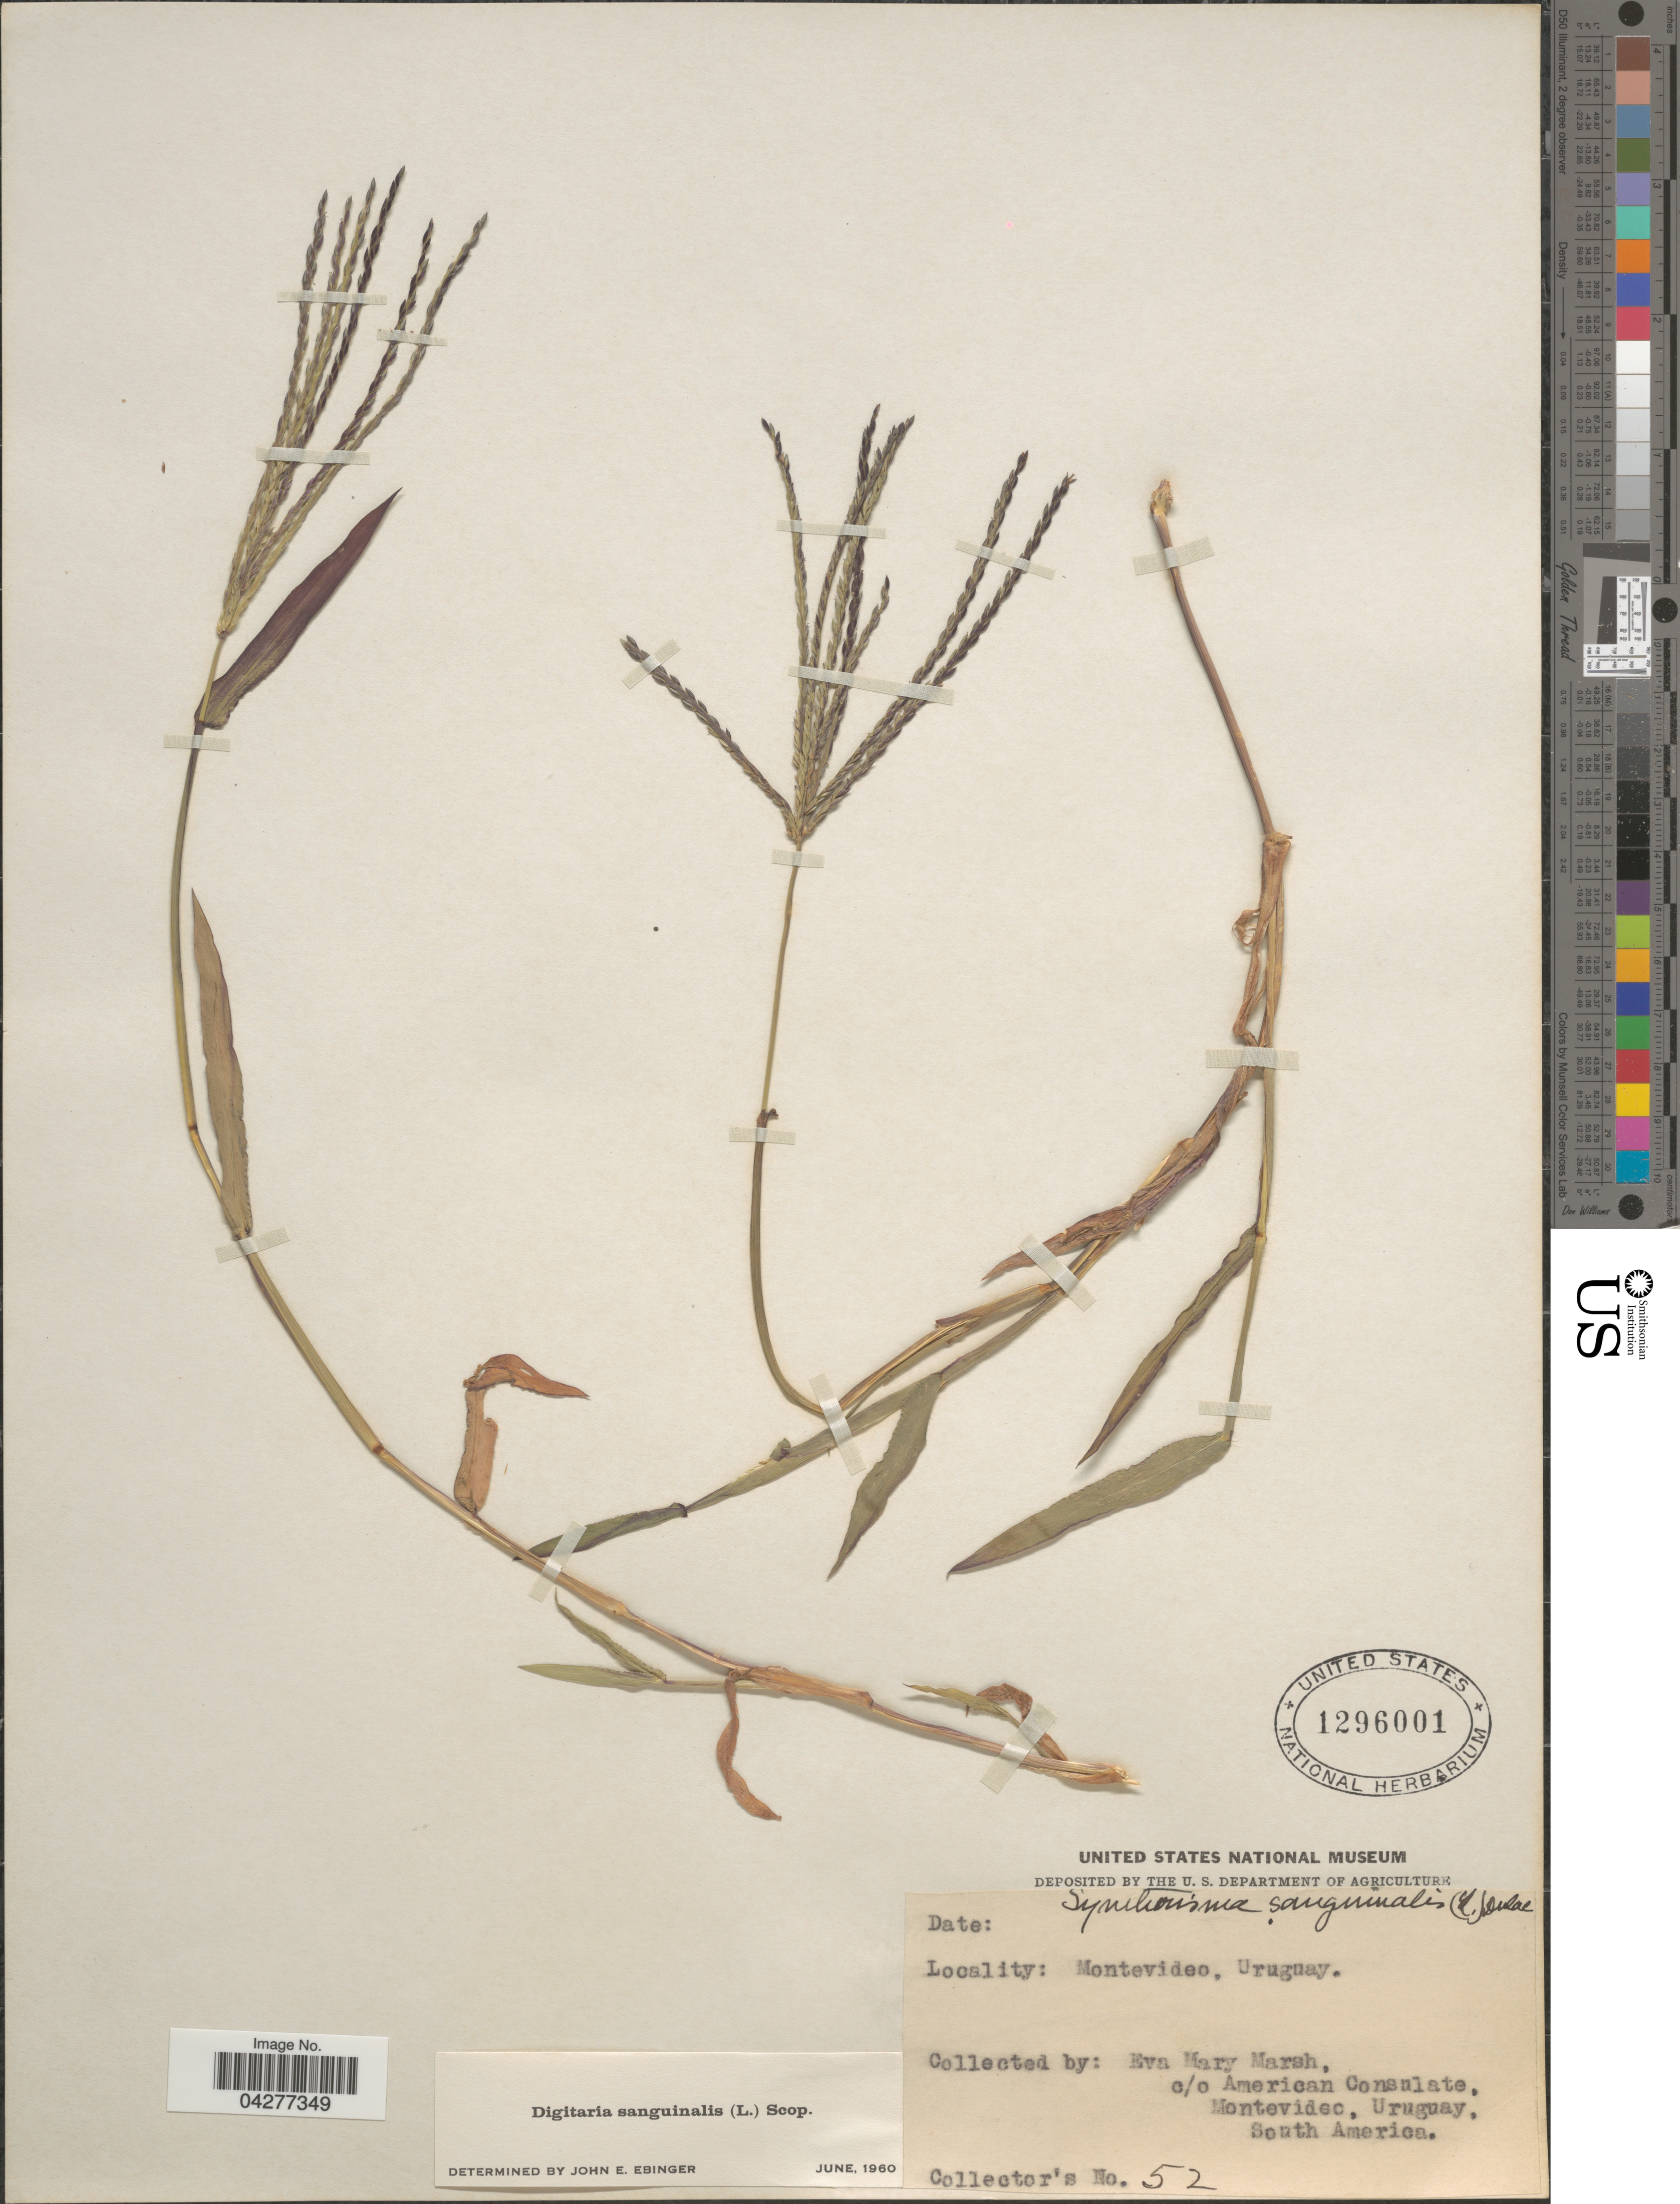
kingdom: Plantae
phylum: Tracheophyta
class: Liliopsida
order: Poales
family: Poaceae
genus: Digitaria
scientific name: Digitaria sanguinalis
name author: (L.) Scop.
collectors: E. Marsh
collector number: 52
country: Uruguay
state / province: Montevideo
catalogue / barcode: US 1296001